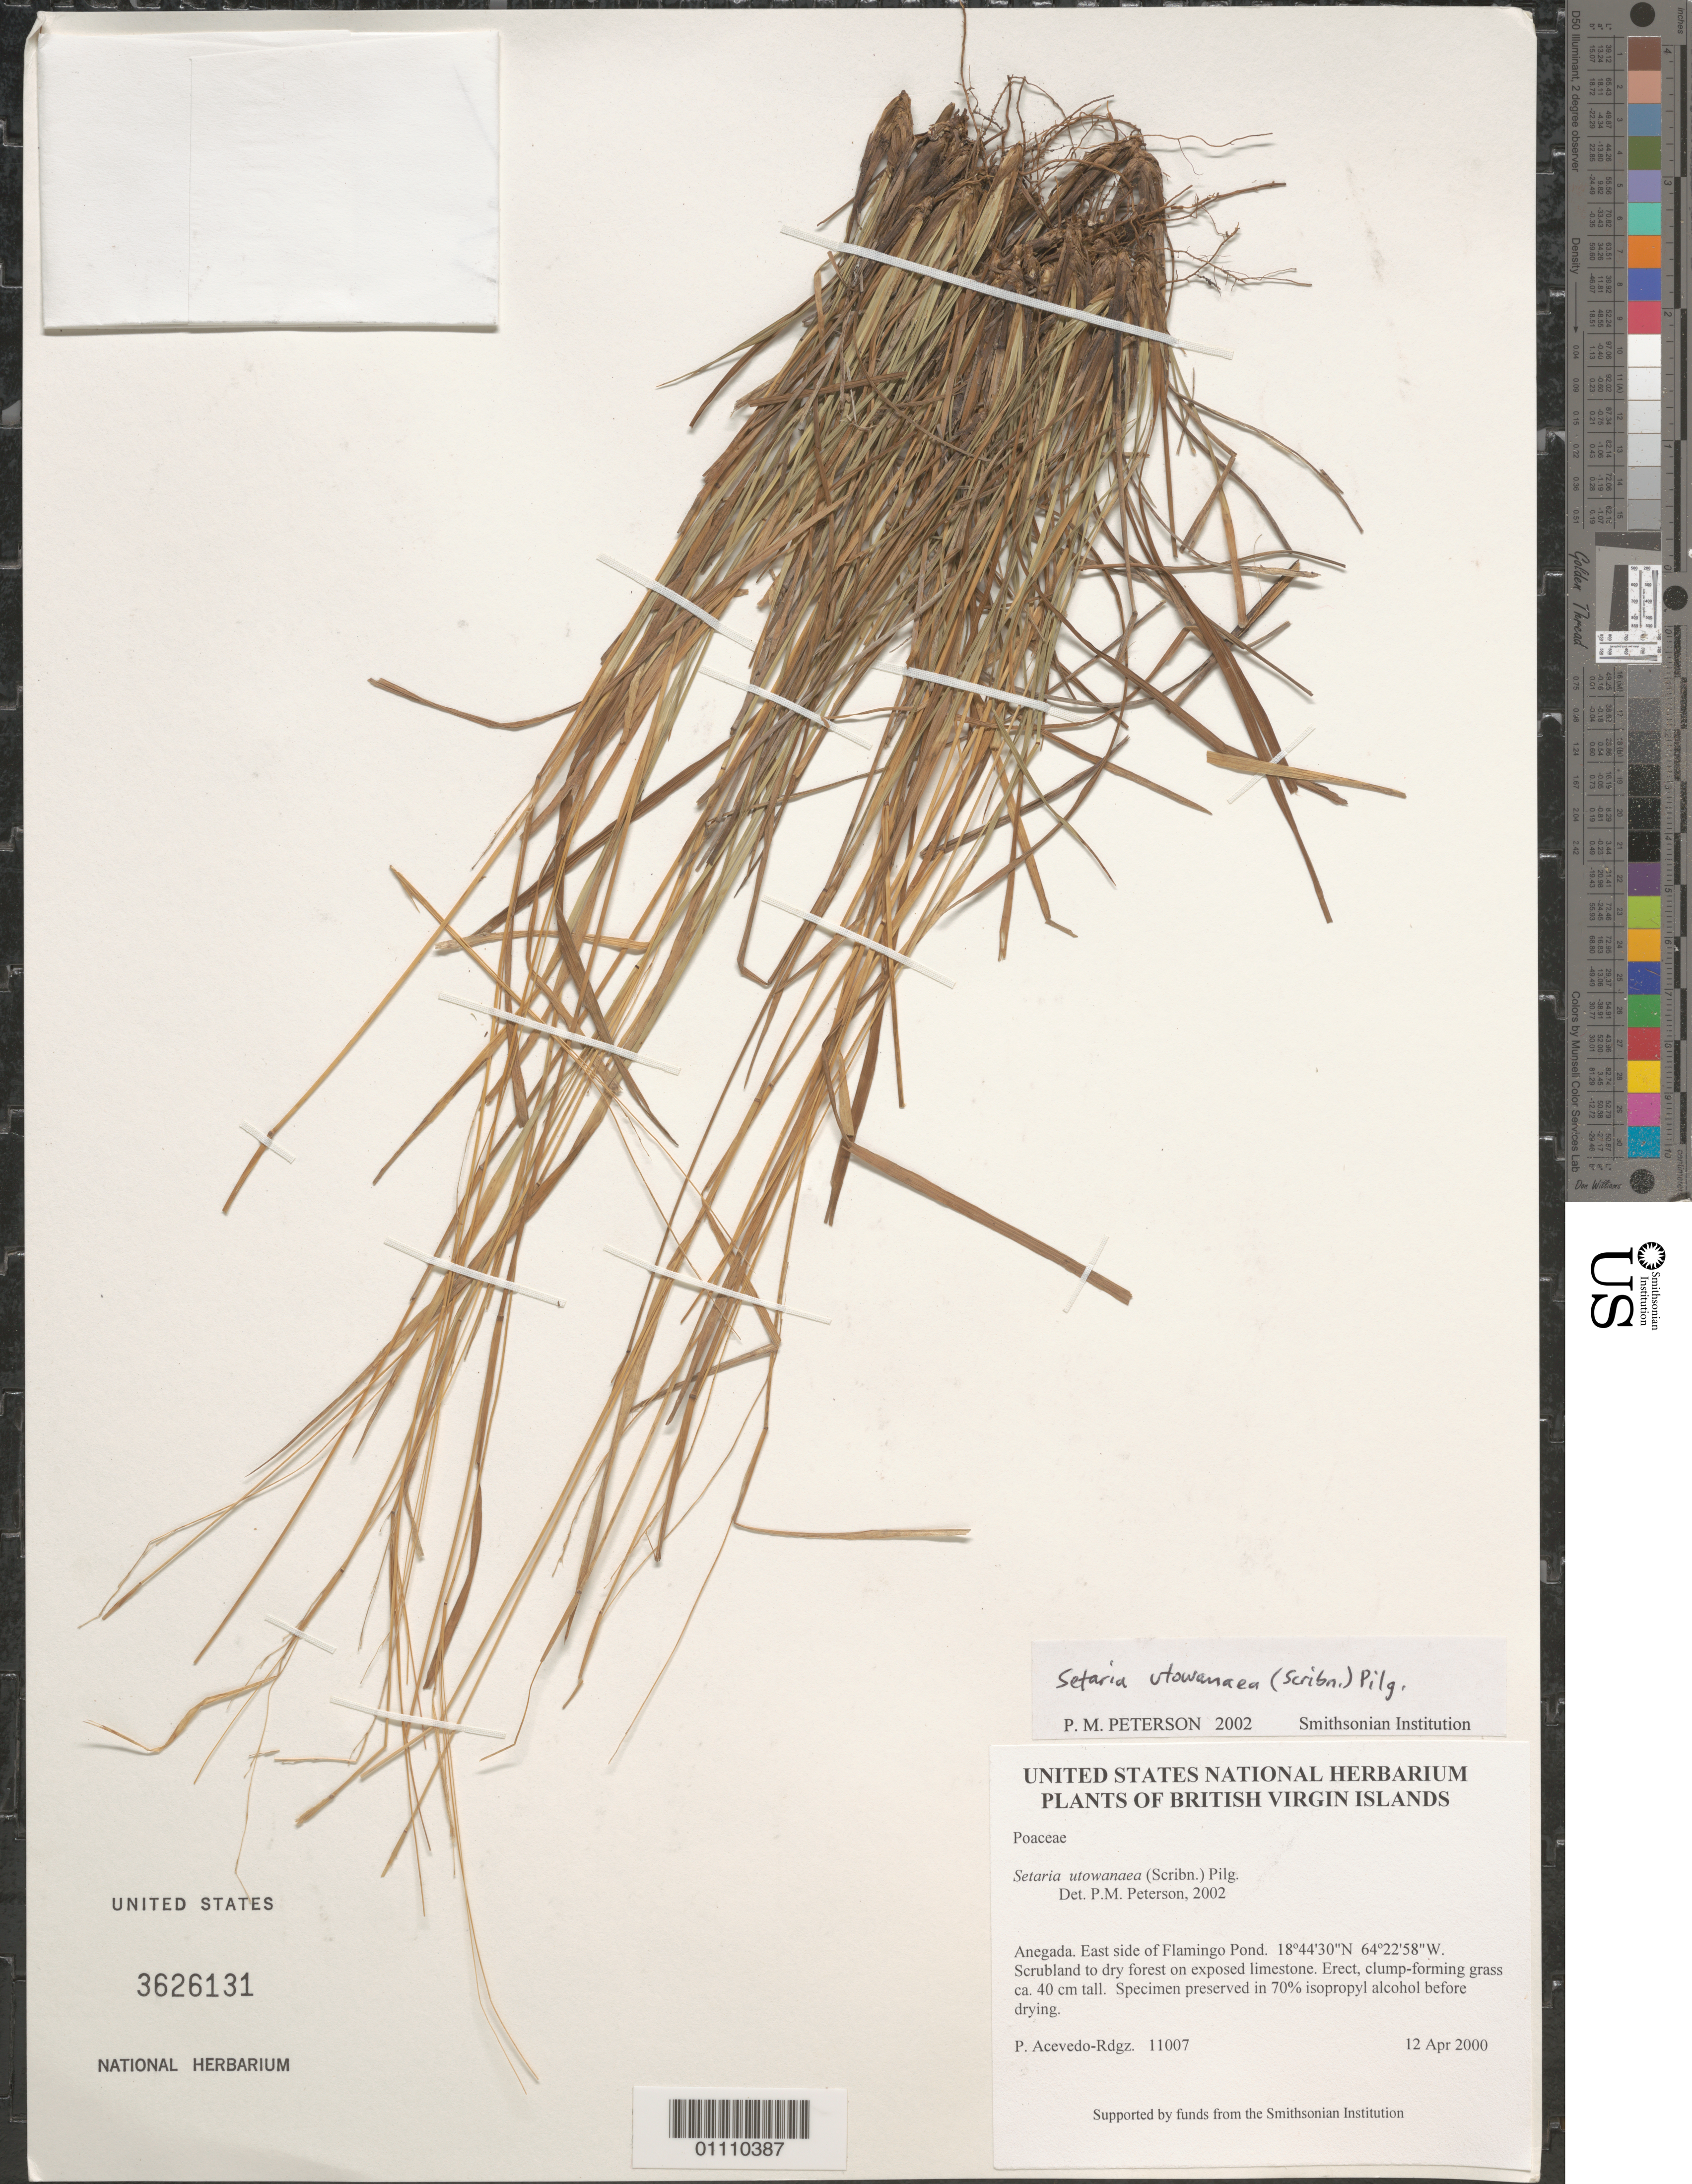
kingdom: Plantae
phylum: Tracheophyta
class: Liliopsida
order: Poales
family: Poaceae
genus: Setaria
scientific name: Setaria utowanaea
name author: (Scribn.) Pilg.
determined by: Peterson, Paul M., (BOT), Smithsonian Institution - National Museum of Natural History (UNITED STATES)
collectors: P. Acevedo-Rodr.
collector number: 11007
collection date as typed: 12 Apr 2000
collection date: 2000-04-12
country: British Virgin Islands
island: Anegada I.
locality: East side of Flamingo Pond.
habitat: Scrubland to dry forest on exposed limestone.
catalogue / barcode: US 3626131